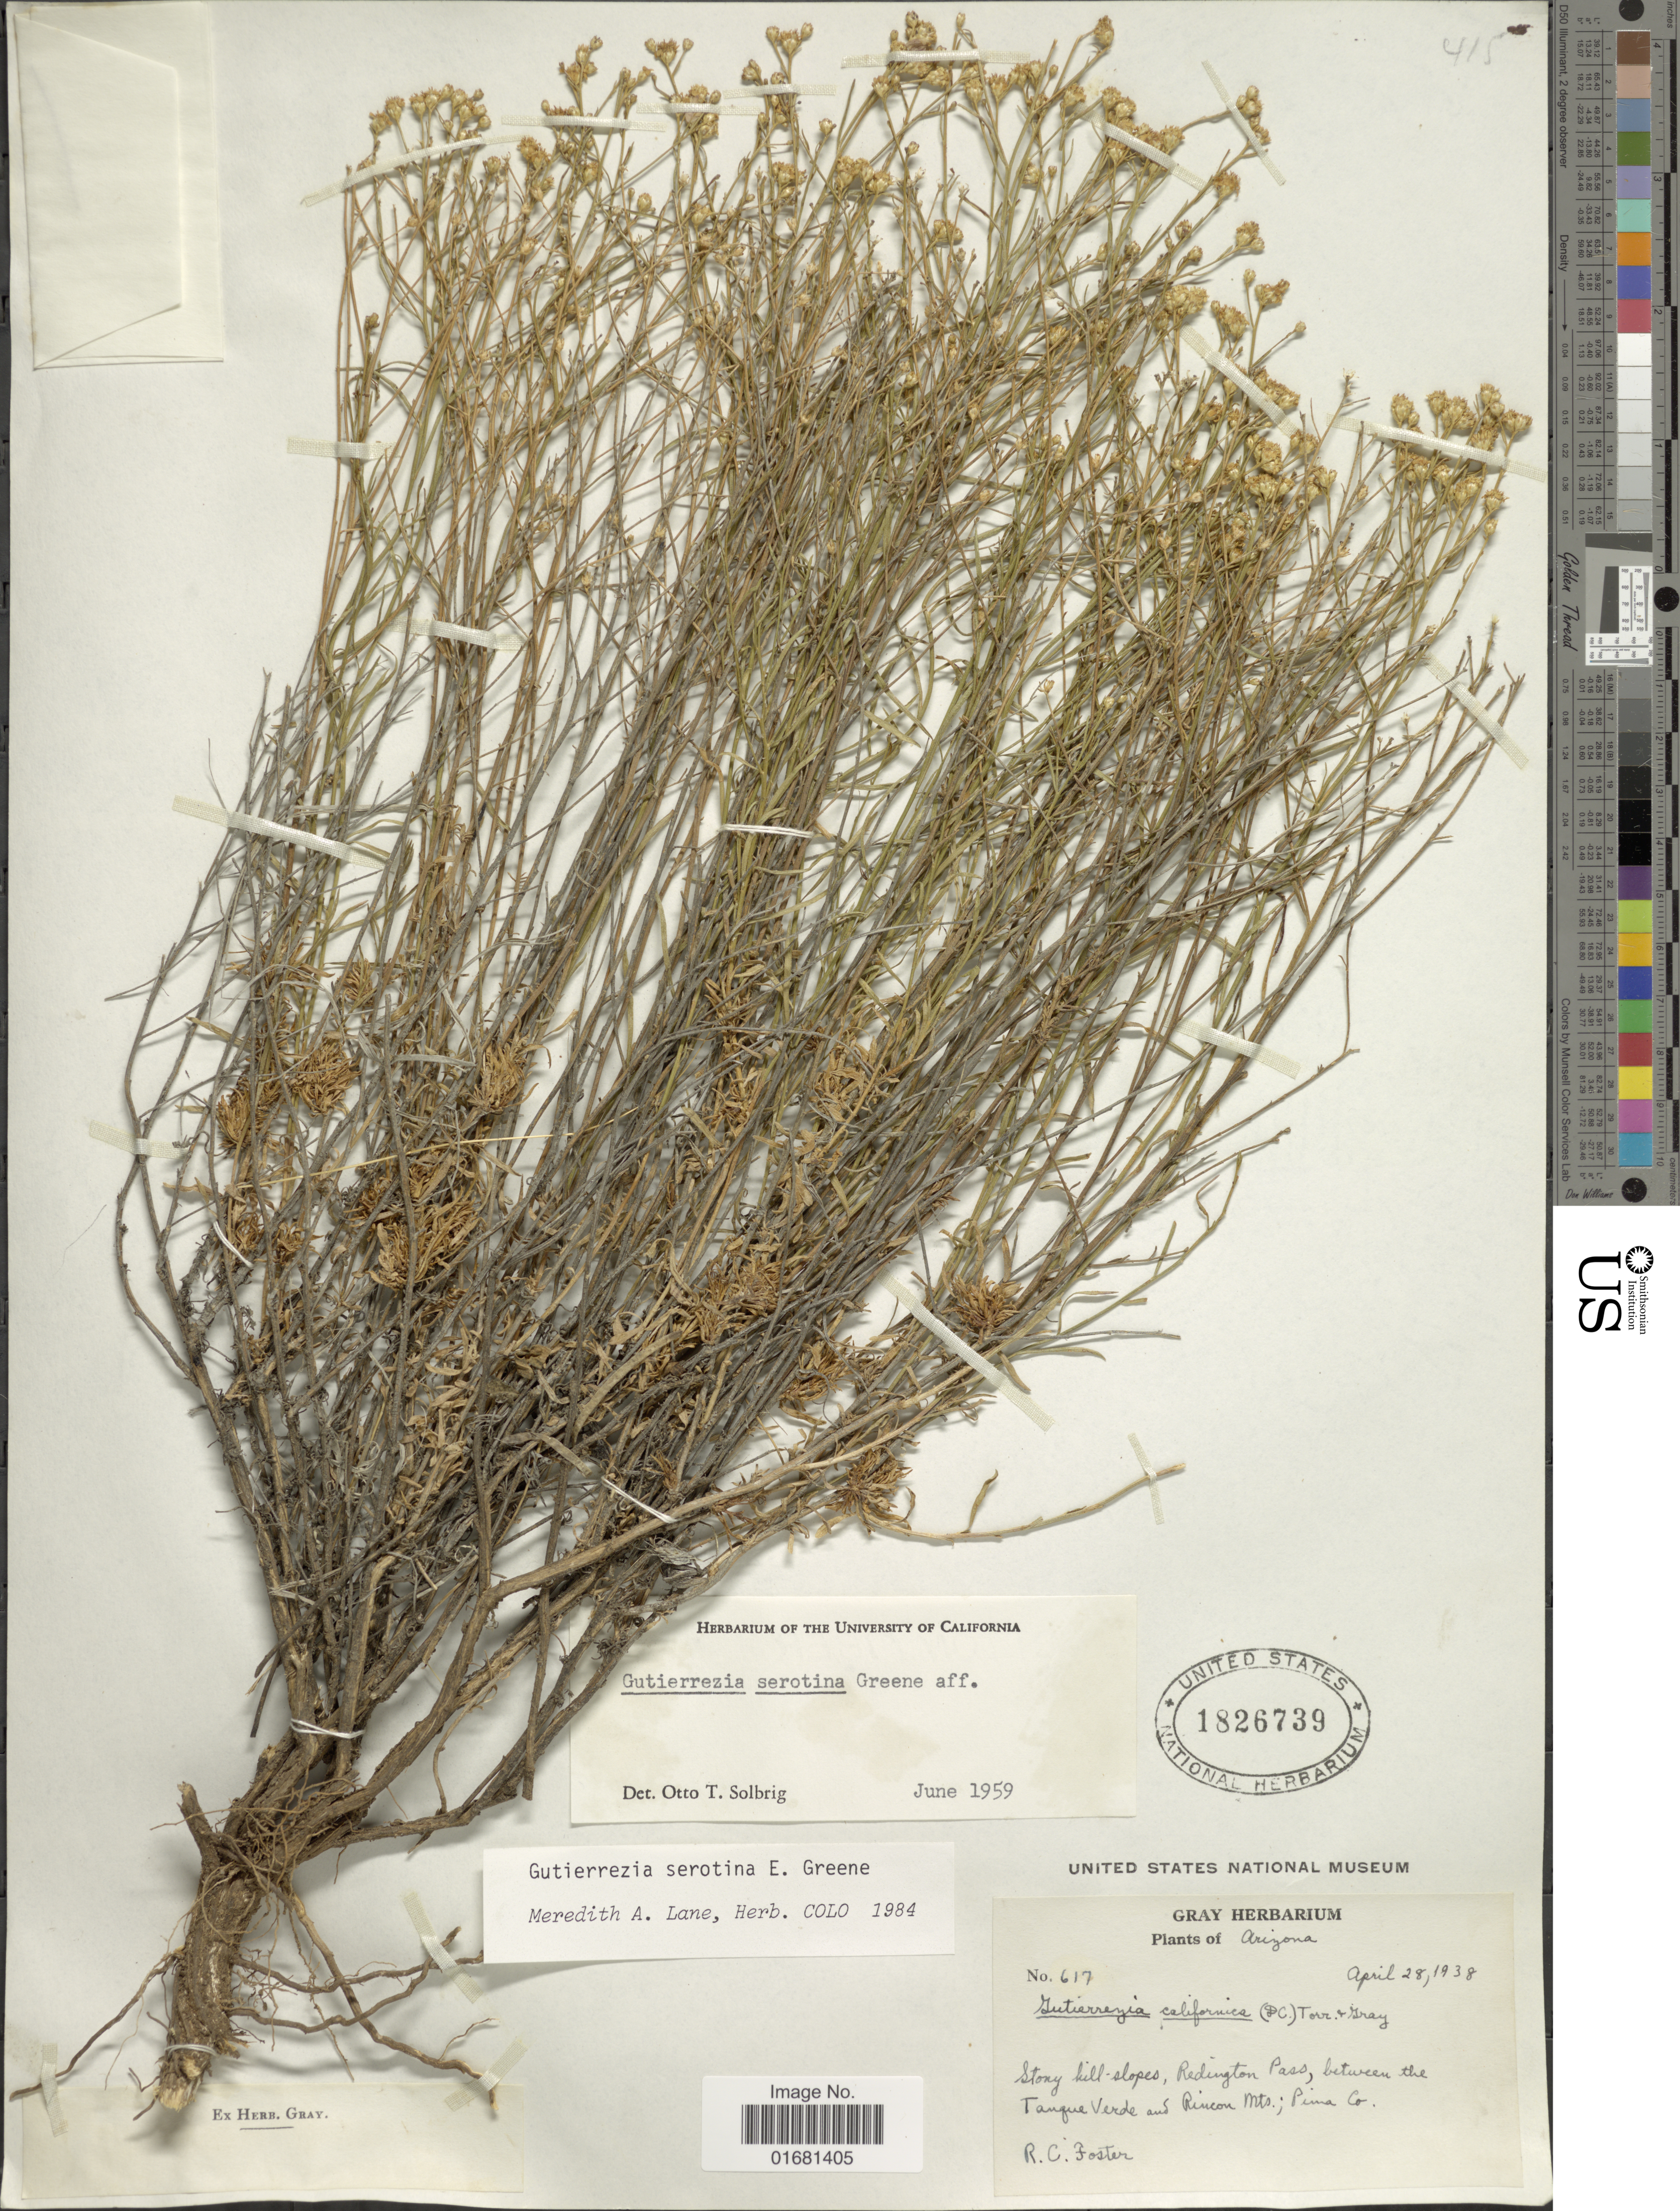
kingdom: Plantae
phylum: Tracheophyta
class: Magnoliopsida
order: Asterales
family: Asteraceae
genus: Gutierrezia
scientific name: Gutierrezia serotina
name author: Greene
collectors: R. C. Foster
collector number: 617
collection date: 1938-04-28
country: United States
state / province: Arizona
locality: Arizona. Stony hill slopes, Redington Pass, between the Tangue Verde and Rincon Mts.; Pima Co.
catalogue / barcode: US 1826739